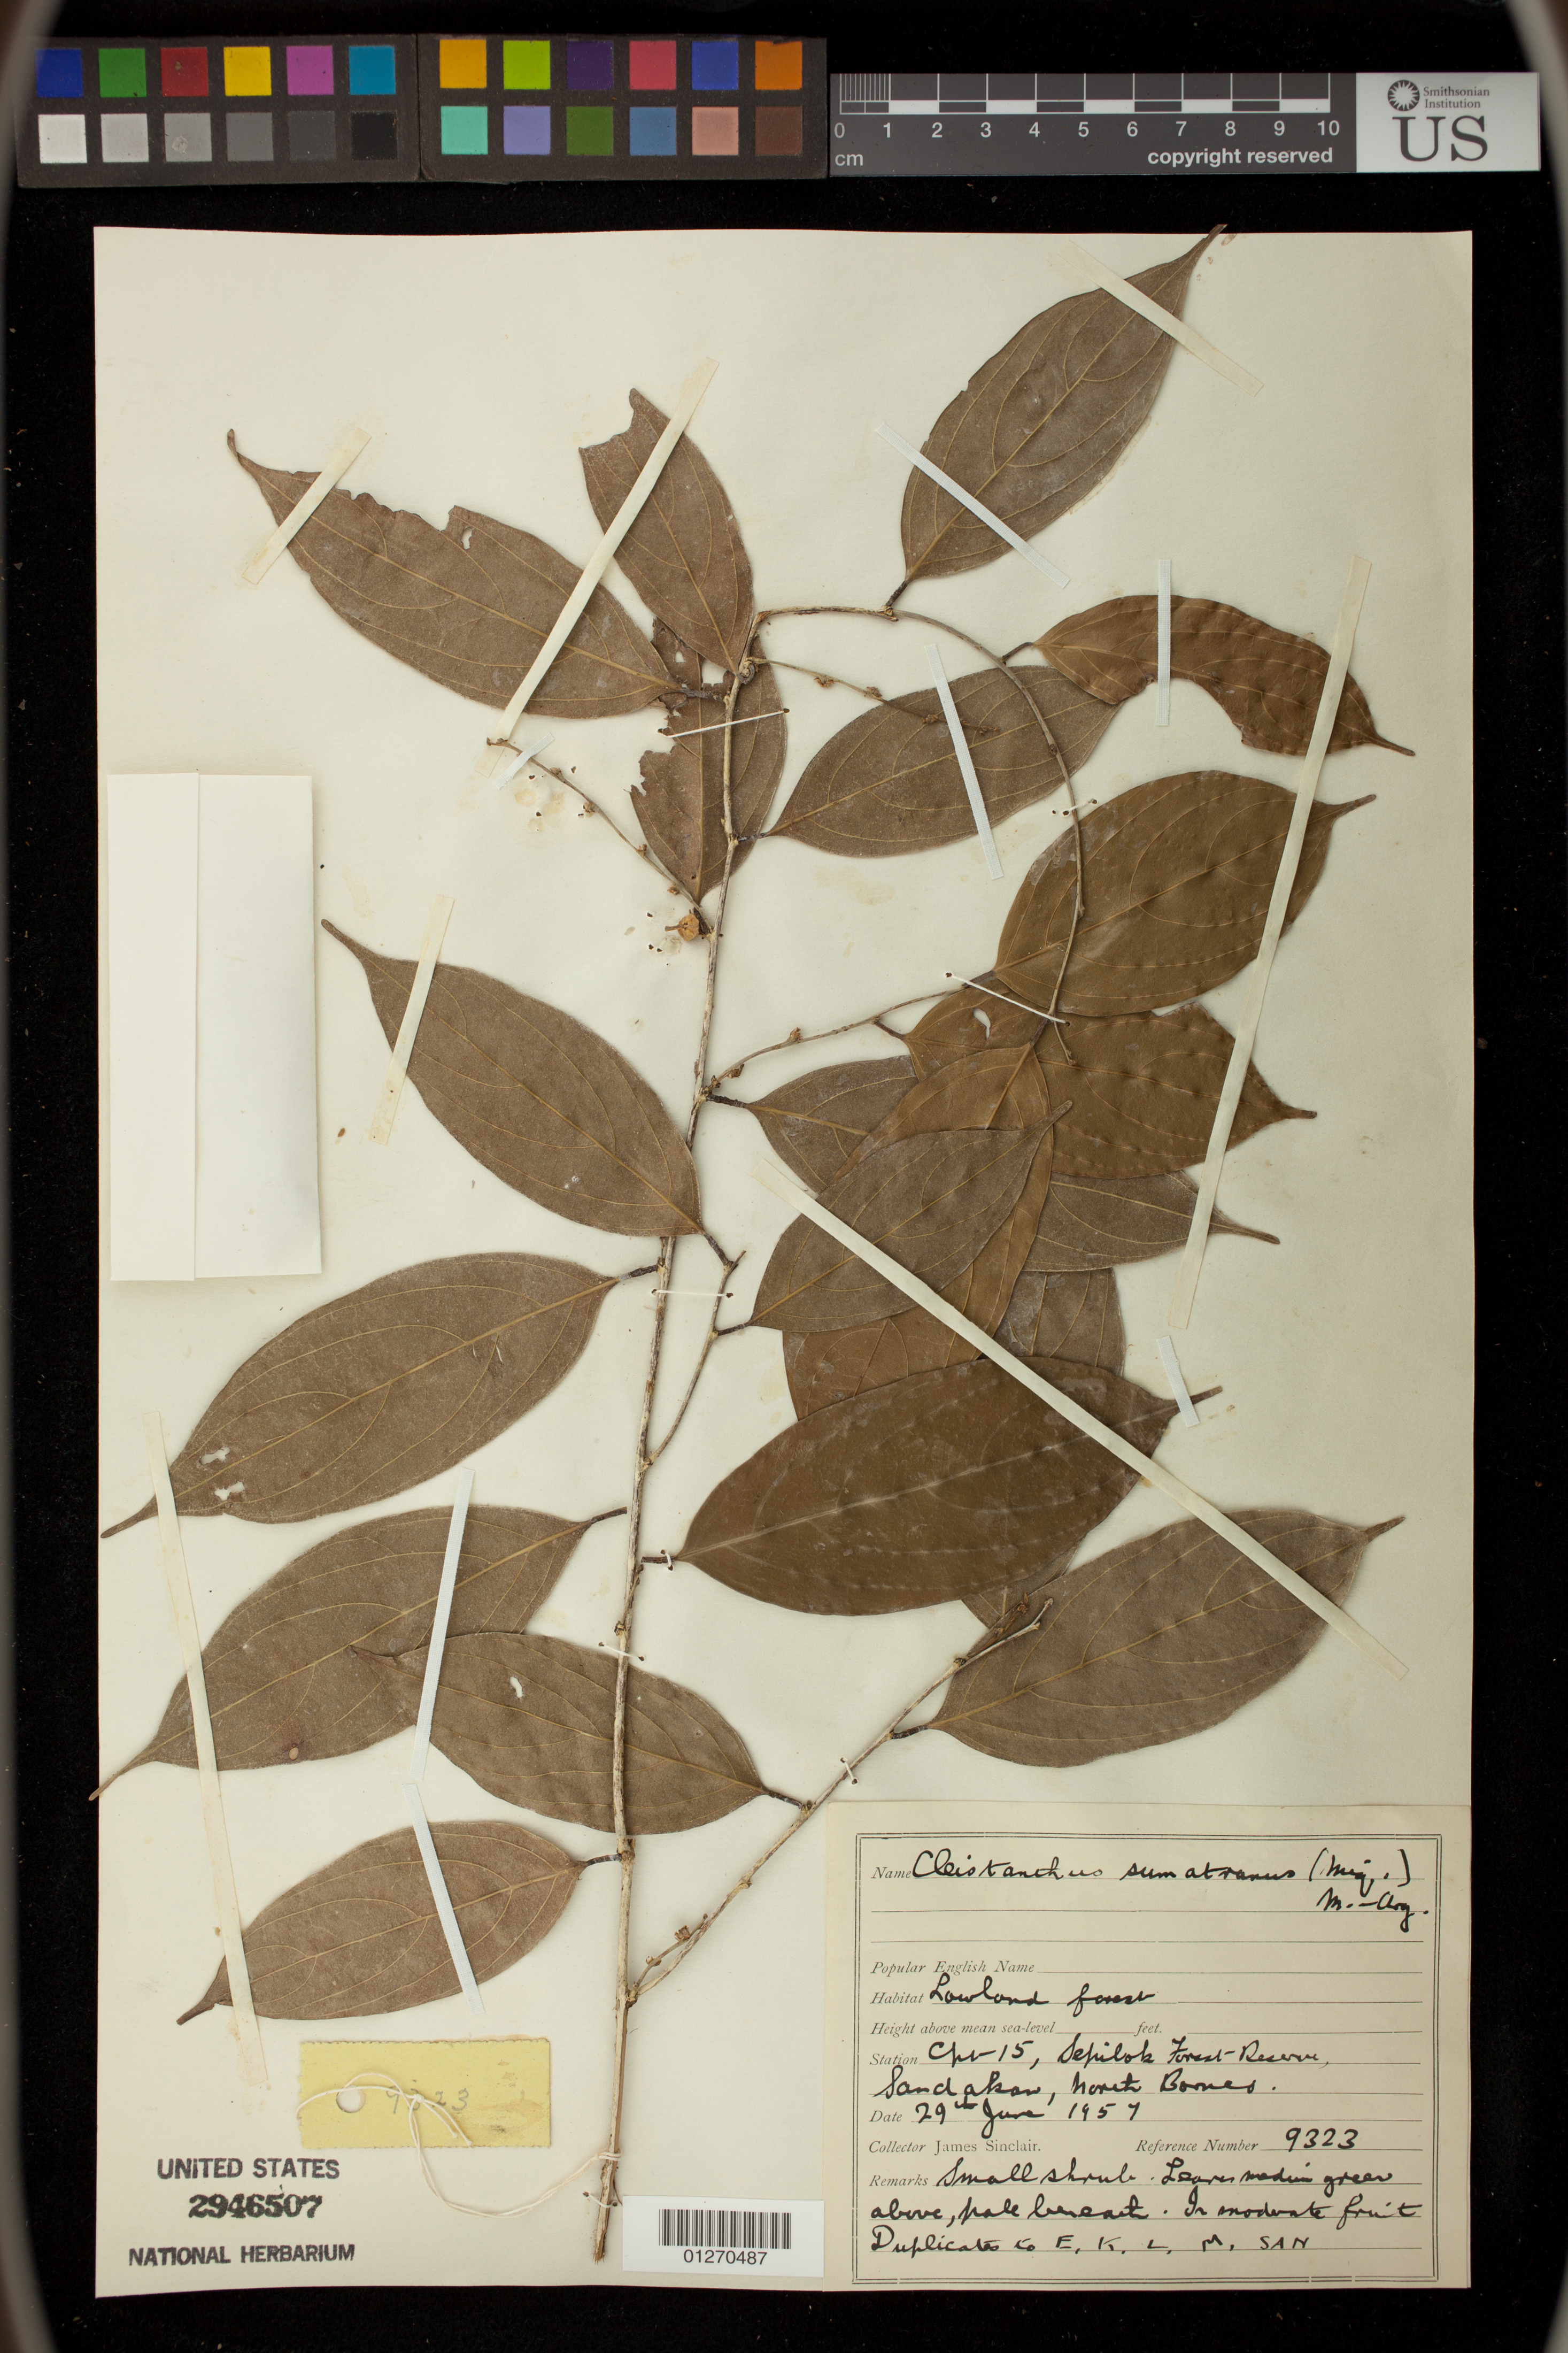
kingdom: Plantae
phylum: Tracheophyta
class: Magnoliopsida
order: Malpighiales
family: Phyllanthaceae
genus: Cleistanthus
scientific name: Cleistanthus sumatranus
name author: (Miq.) Müll. Arg.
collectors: J. Sinclair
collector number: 9323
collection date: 1957-06-29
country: Malaysia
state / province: Sabah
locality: Chi-15, Sepilok Forest Reserve, Sandakan, North Borneo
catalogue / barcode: US 2946507